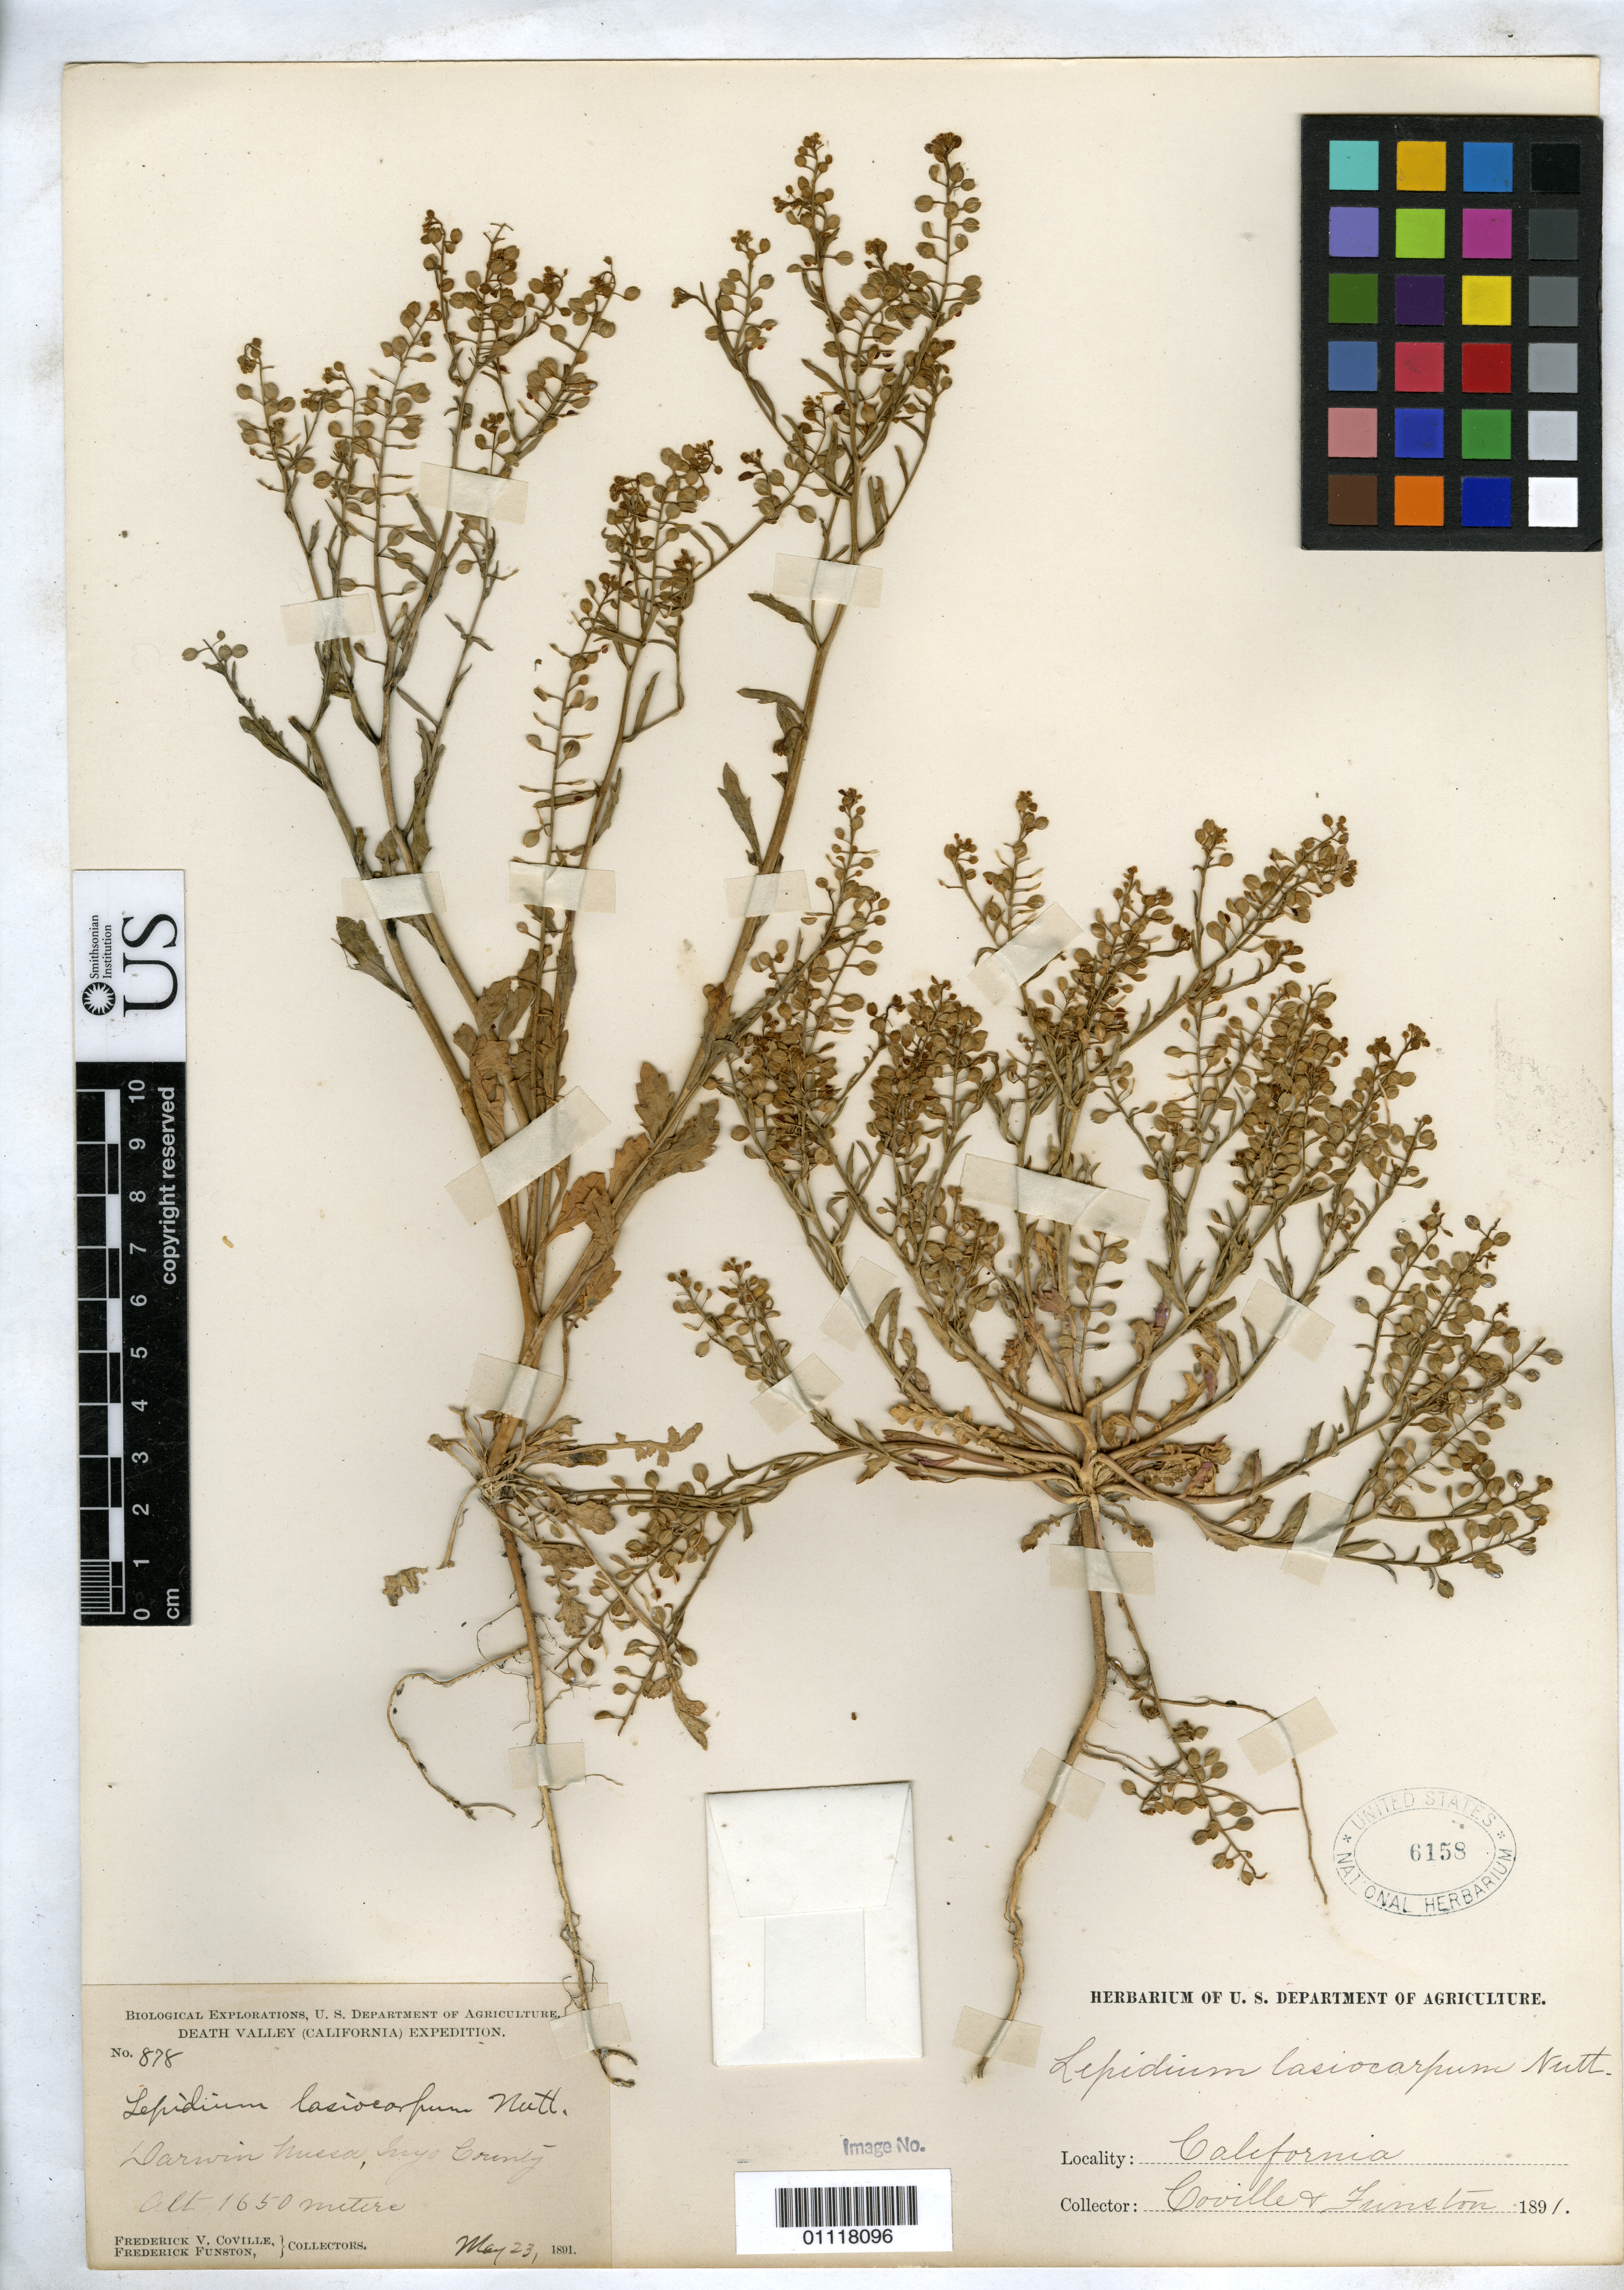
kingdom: Plantae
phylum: Tracheophyta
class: Magnoliopsida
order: Brassicales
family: Brassicaceae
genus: Lepidium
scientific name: Lepidium lasiocarpum var. lasiocarpum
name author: Nutt.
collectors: F. V. Coville & F. Funston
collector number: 878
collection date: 1891-05-23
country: United States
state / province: California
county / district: Inyo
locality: Darwin Mesa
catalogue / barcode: US 6158